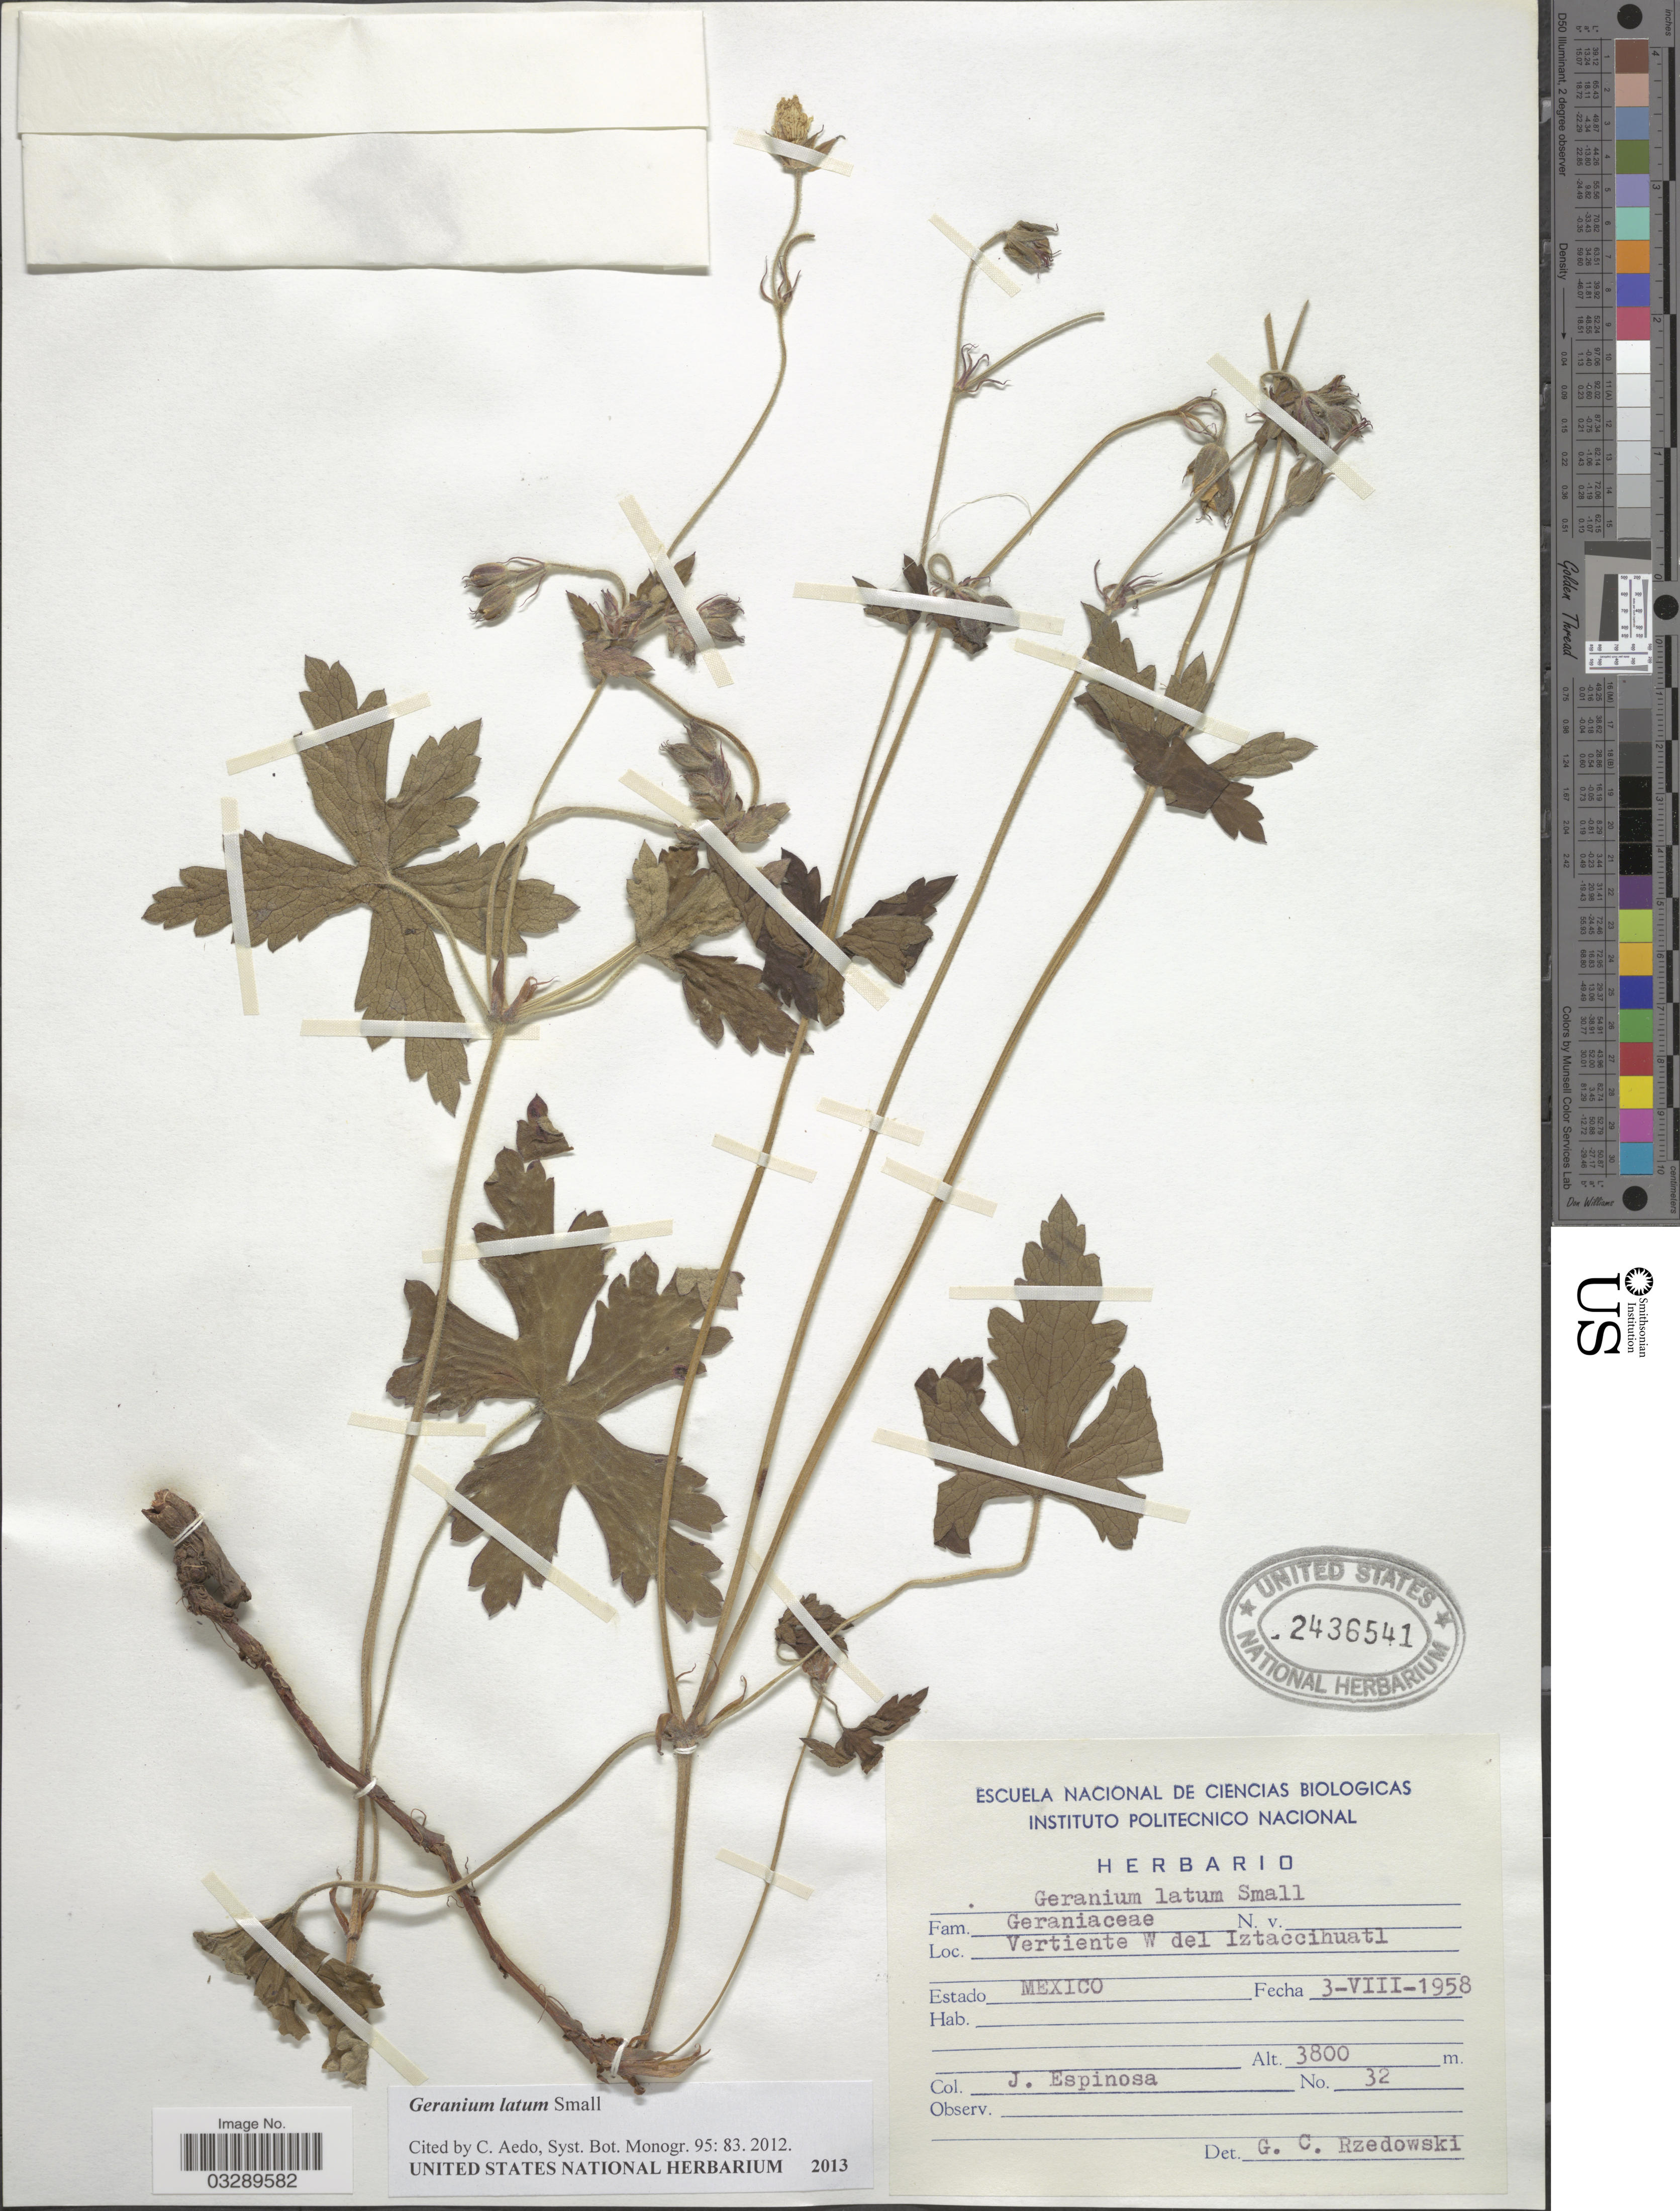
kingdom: Plantae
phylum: Tracheophyta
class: Magnoliopsida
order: Geraniales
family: Geraniaceae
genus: Geranium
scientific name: Geranium latum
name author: Small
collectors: J. Espinosa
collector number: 32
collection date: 1958-08-03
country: Mexico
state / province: Puebla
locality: Vertiente W del Iztaccihuatl. Estado Mexico.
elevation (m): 3800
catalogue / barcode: US 2436541